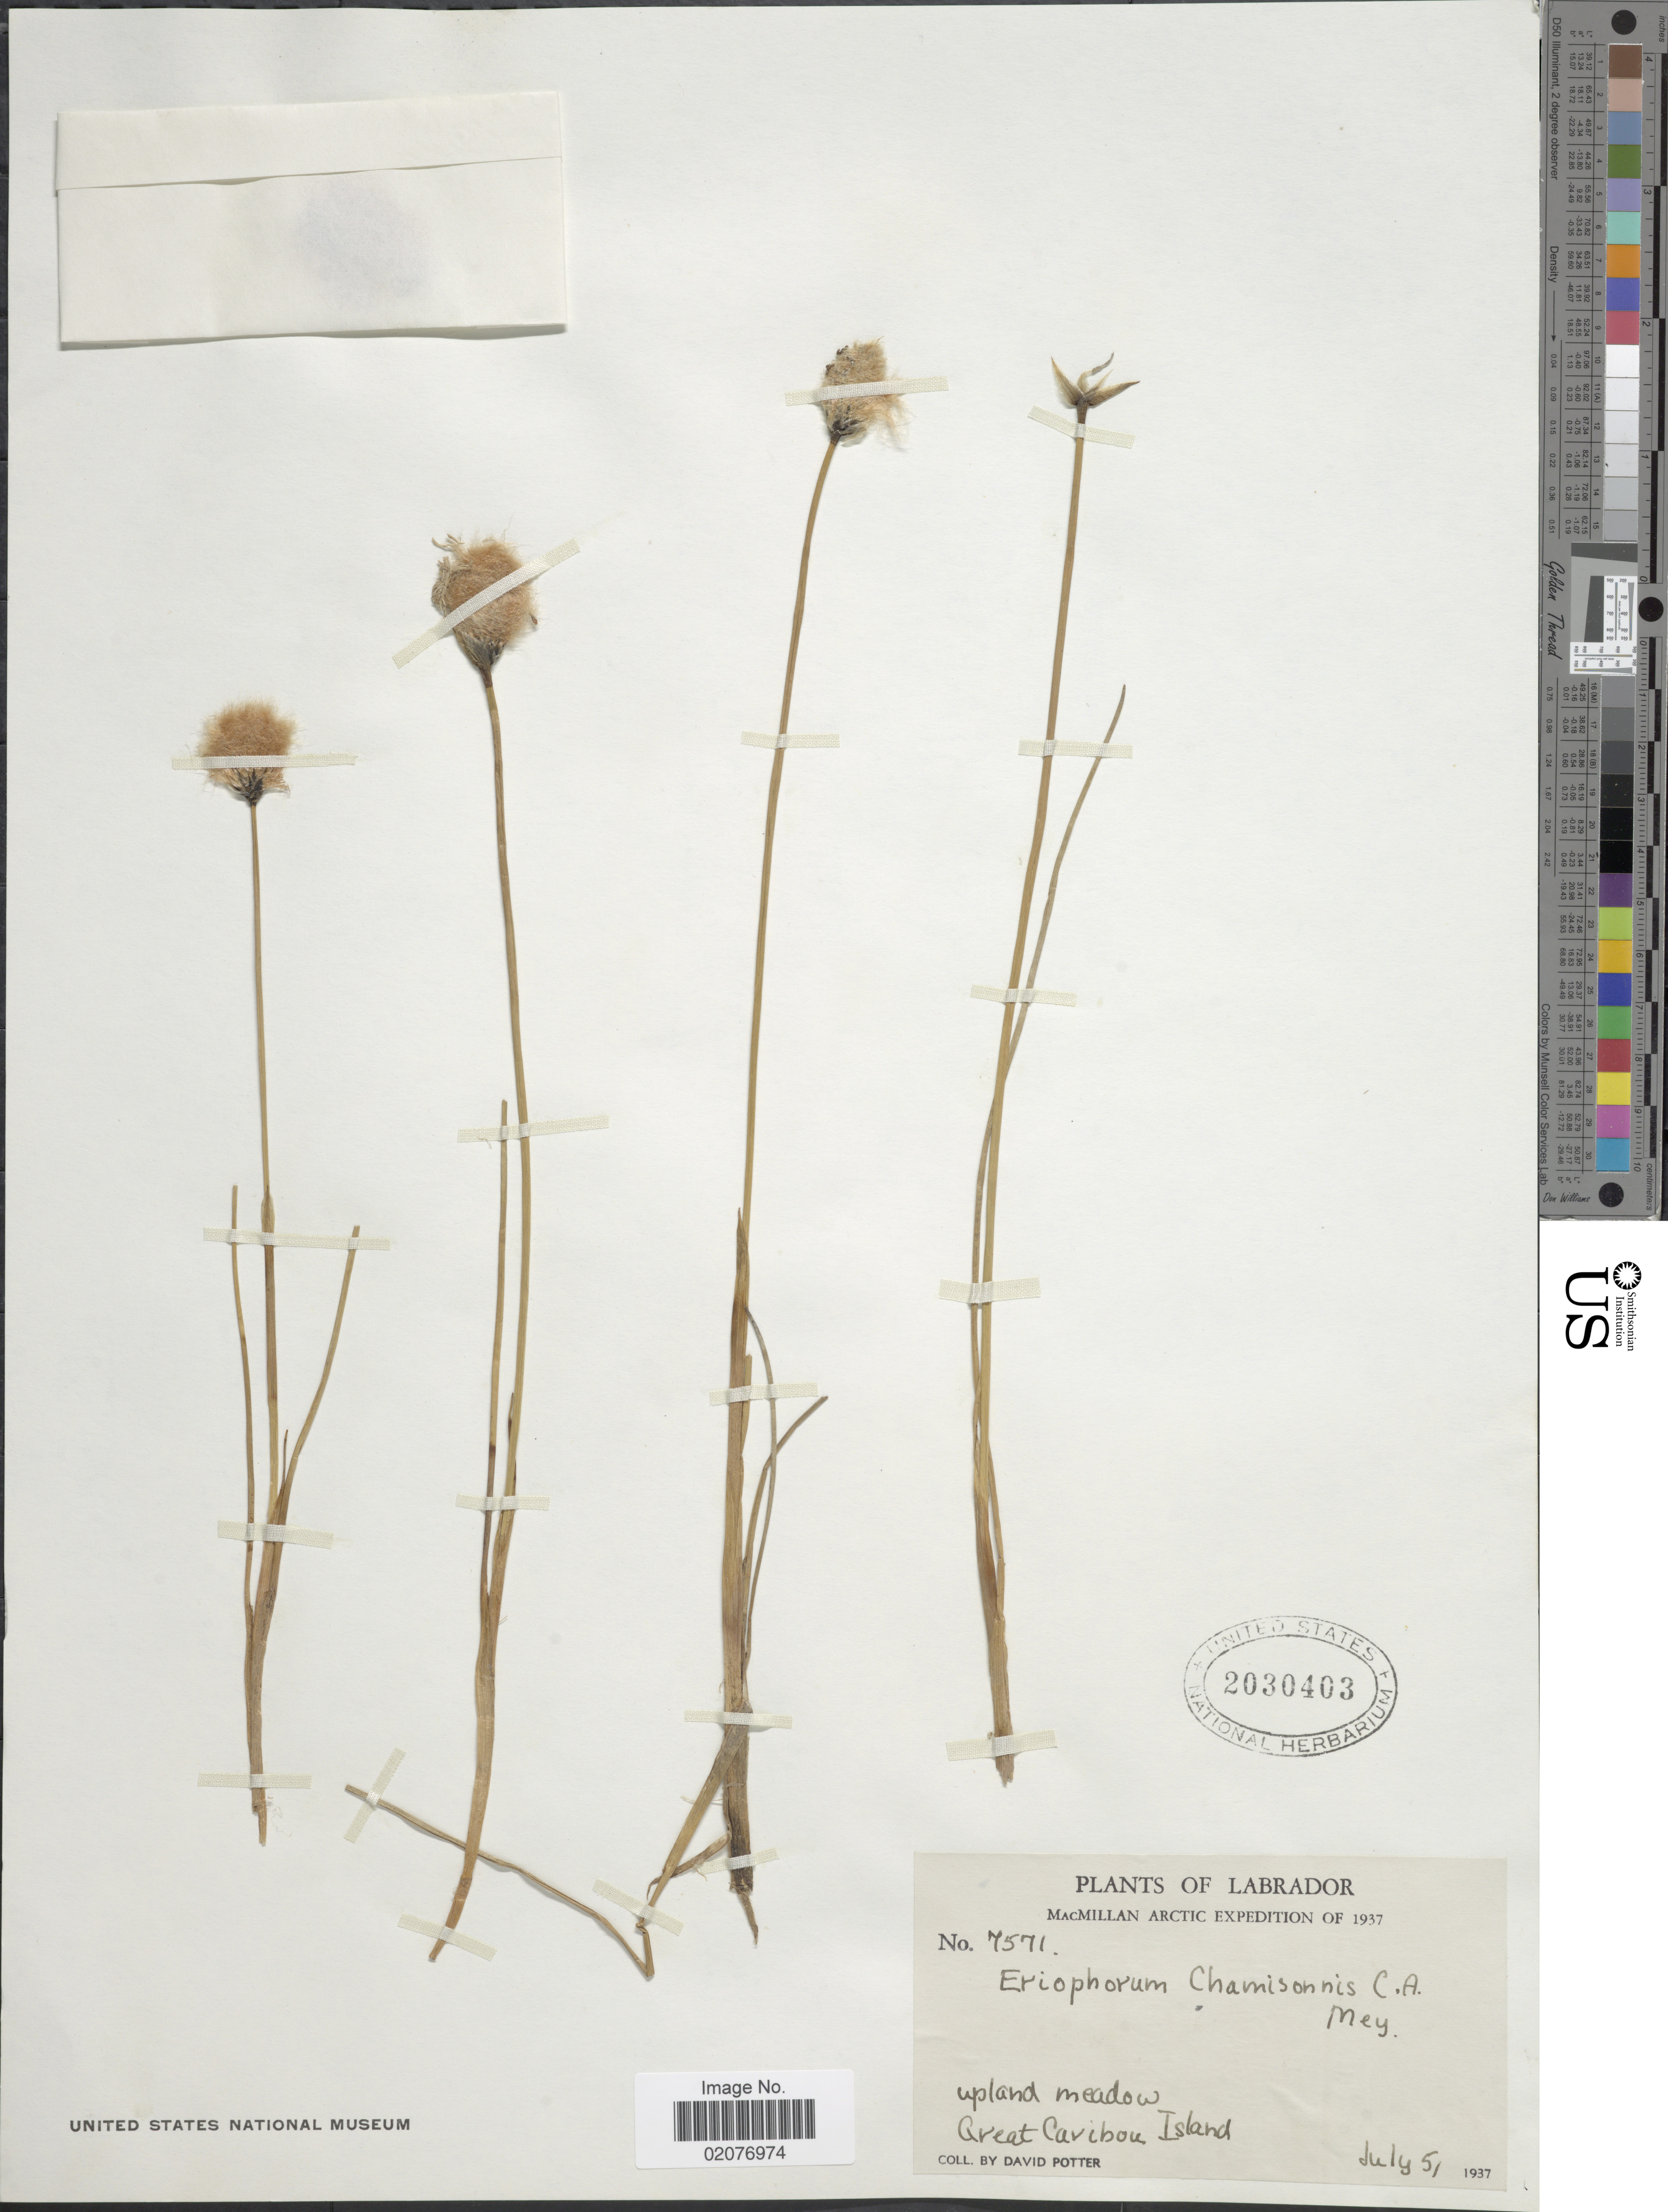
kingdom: Plantae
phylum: Tracheophyta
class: Liliopsida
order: Poales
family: Cyperaceae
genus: Eriophorum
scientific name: Eriophorum chamissonis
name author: C.A. Mey.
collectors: D. Potter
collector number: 7571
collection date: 1937-07-05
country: Canada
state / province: Newfoundland and Labrador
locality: Labrador, MacMillan Arctic, upland meadow, Great Caribou Island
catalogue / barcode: US 2030403